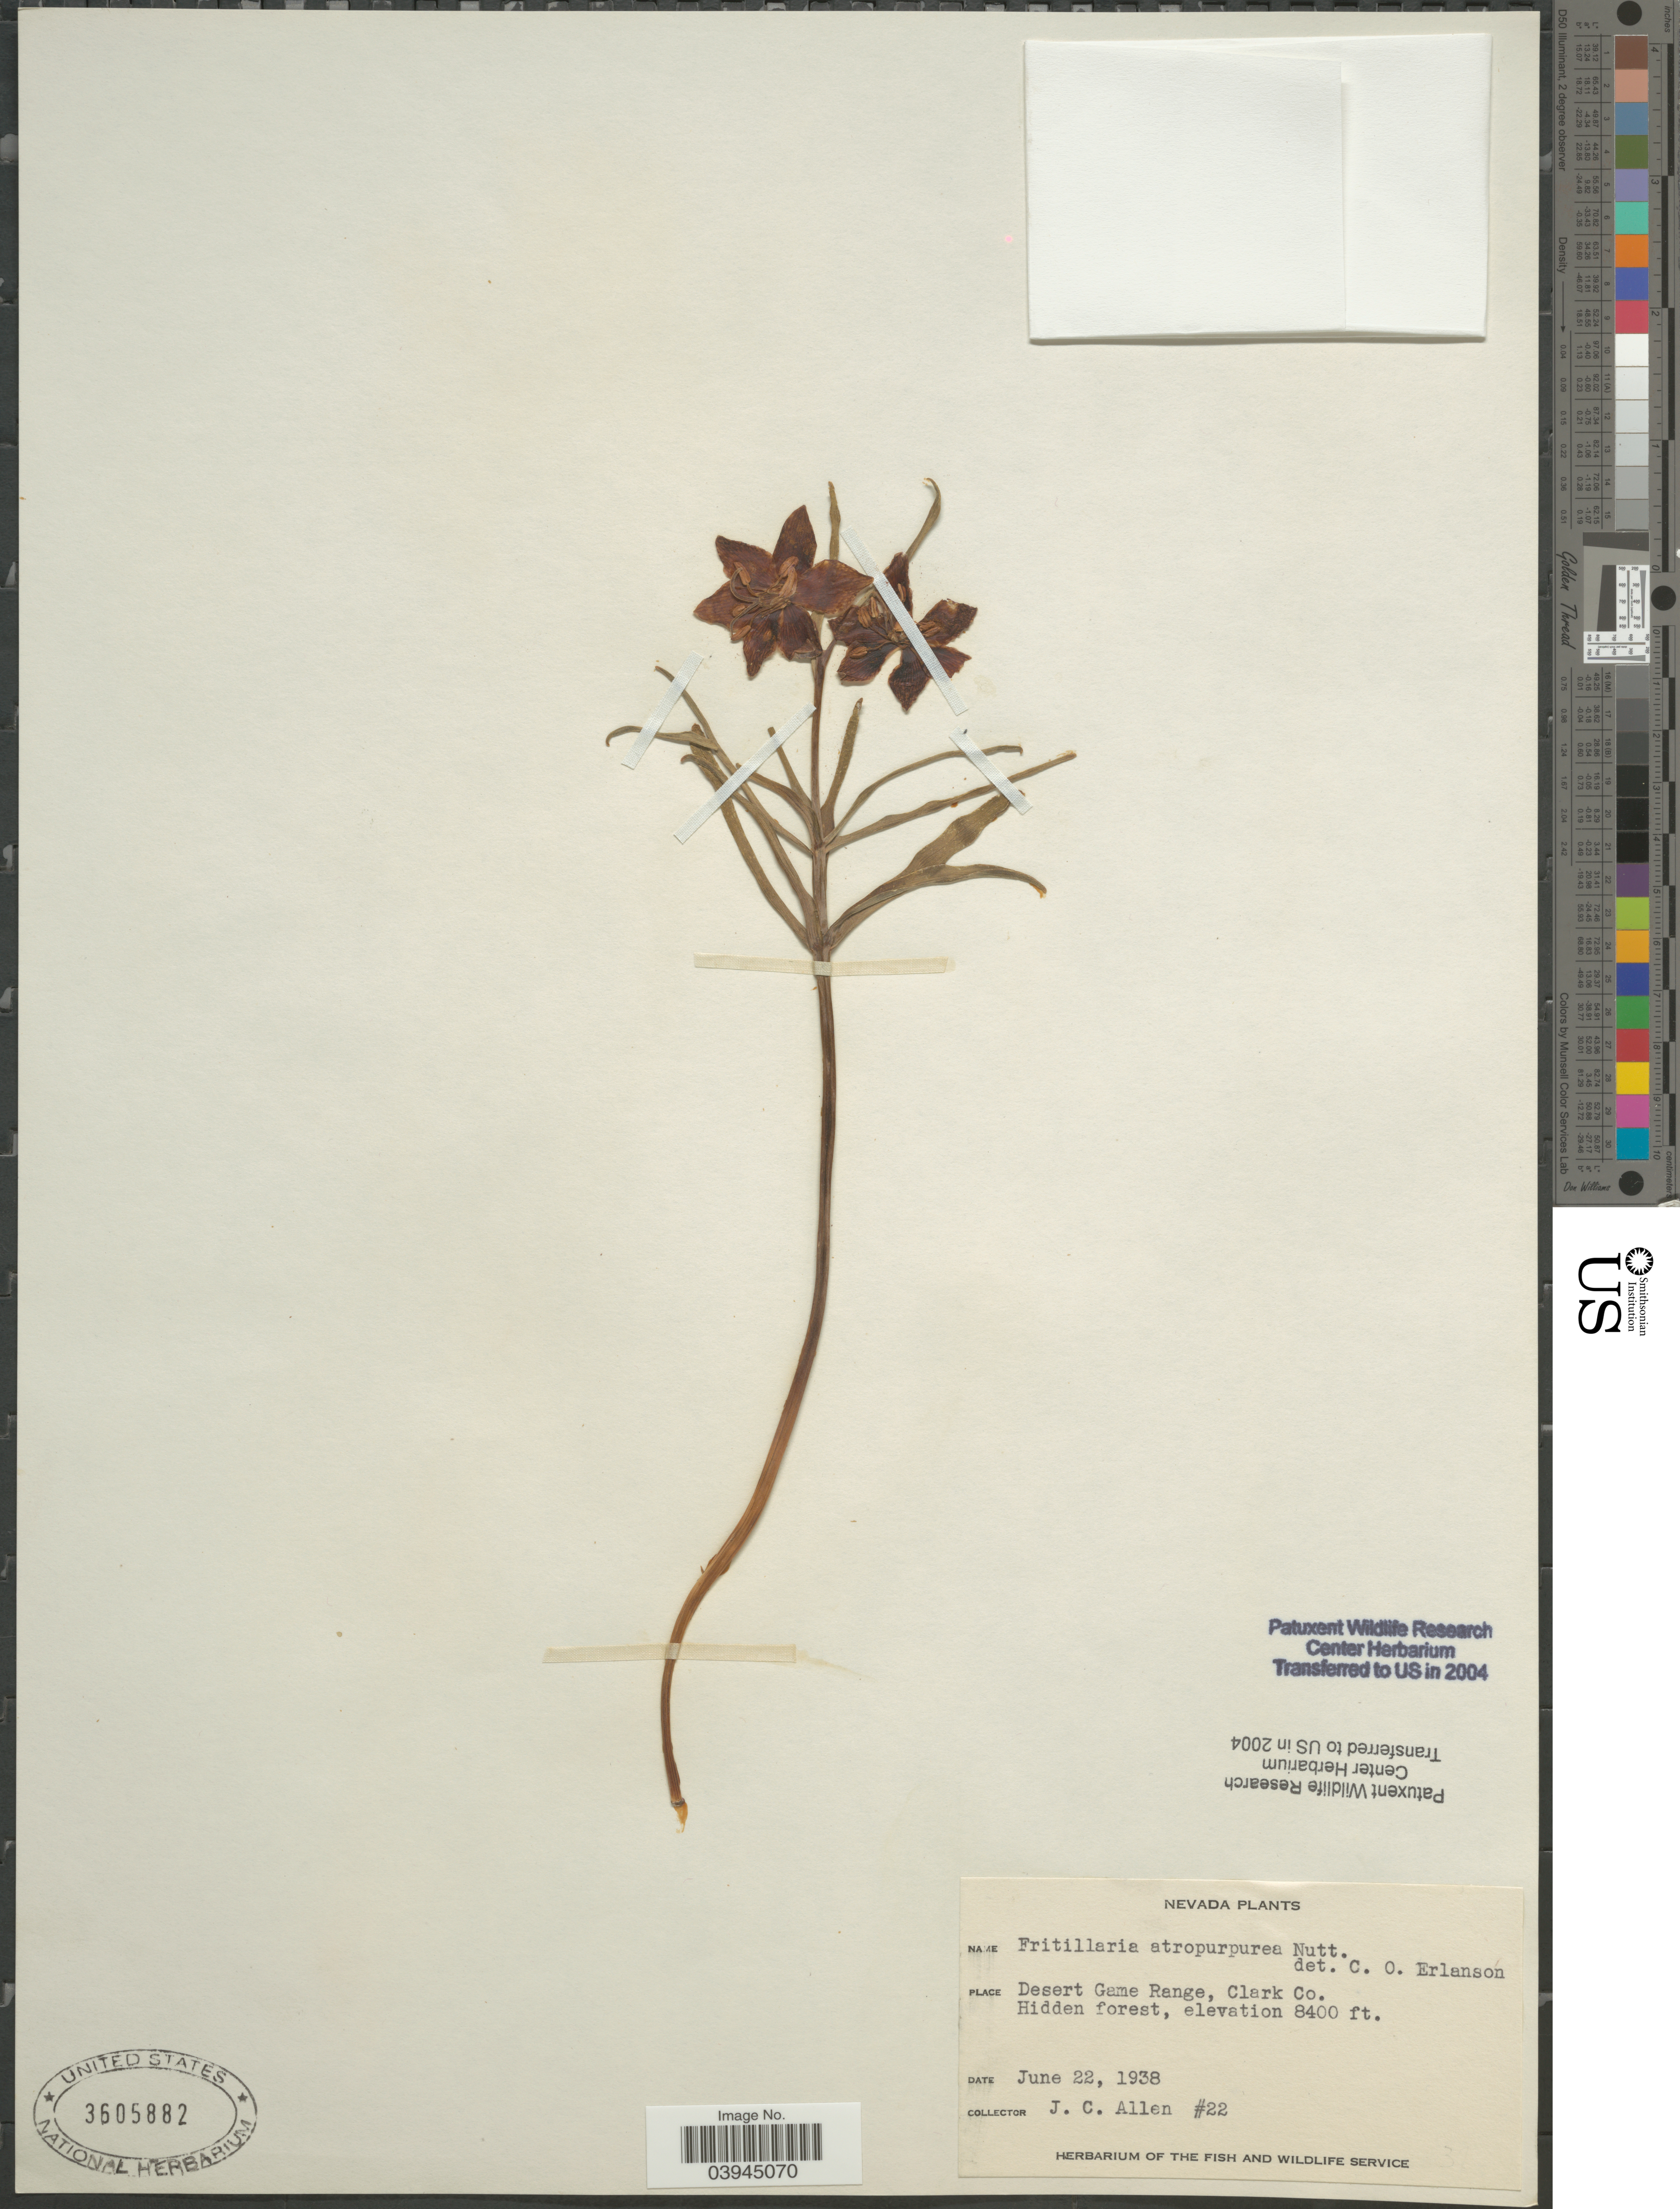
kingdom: Plantae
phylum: Tracheophyta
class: Liliopsida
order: Liliales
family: Liliaceae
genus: Fritillaria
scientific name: Fritillaria atropurpurea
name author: Nutt.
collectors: J. C. Allen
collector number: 22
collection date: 1938-06-22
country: United States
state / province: Nevada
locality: Desert Game Range, Clark Co.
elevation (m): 2560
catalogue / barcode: US 3605882